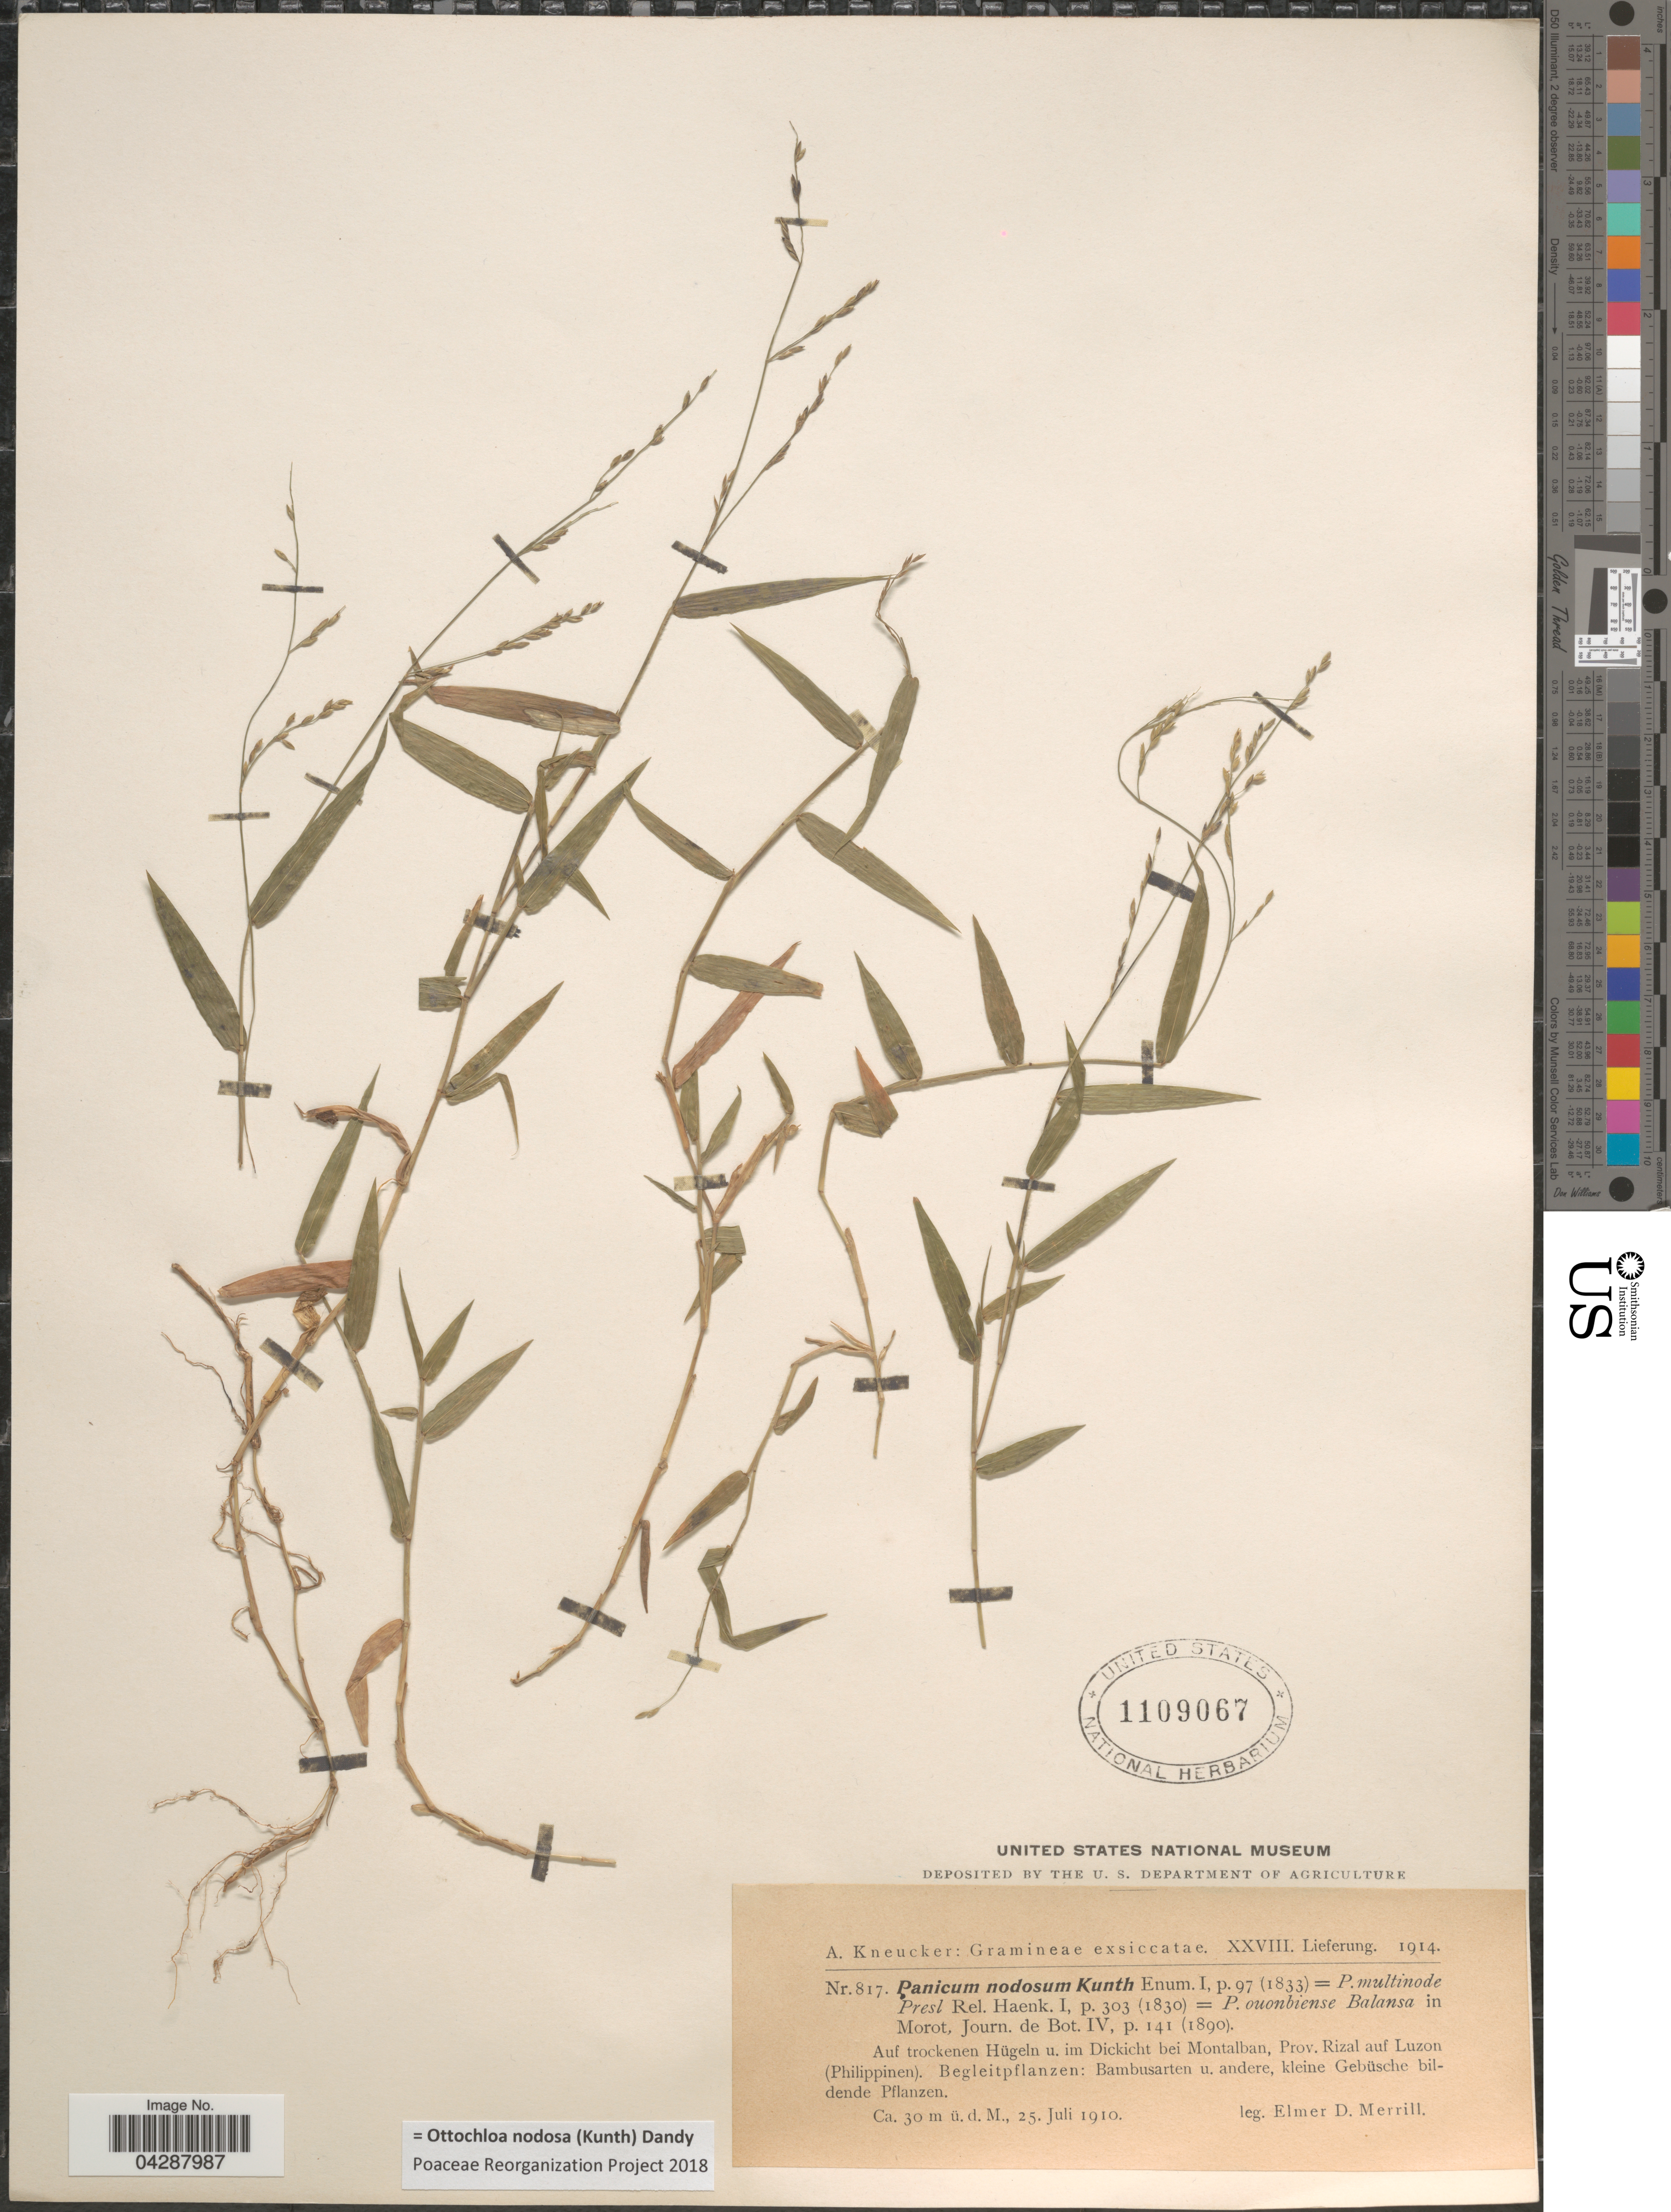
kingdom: Plantae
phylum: Tracheophyta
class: Liliopsida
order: Poales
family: Poaceae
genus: Ottochloa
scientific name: Ottochloa nodosa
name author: (Kunth) Dandy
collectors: E. D. Merrill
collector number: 817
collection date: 1910-07-25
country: Philippines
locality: Auf trockenen Hügeln u. im Dickicht bei Montalban, Prov. Rizal auf Luzon (Philippinen).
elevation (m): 30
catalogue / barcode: US 1109067